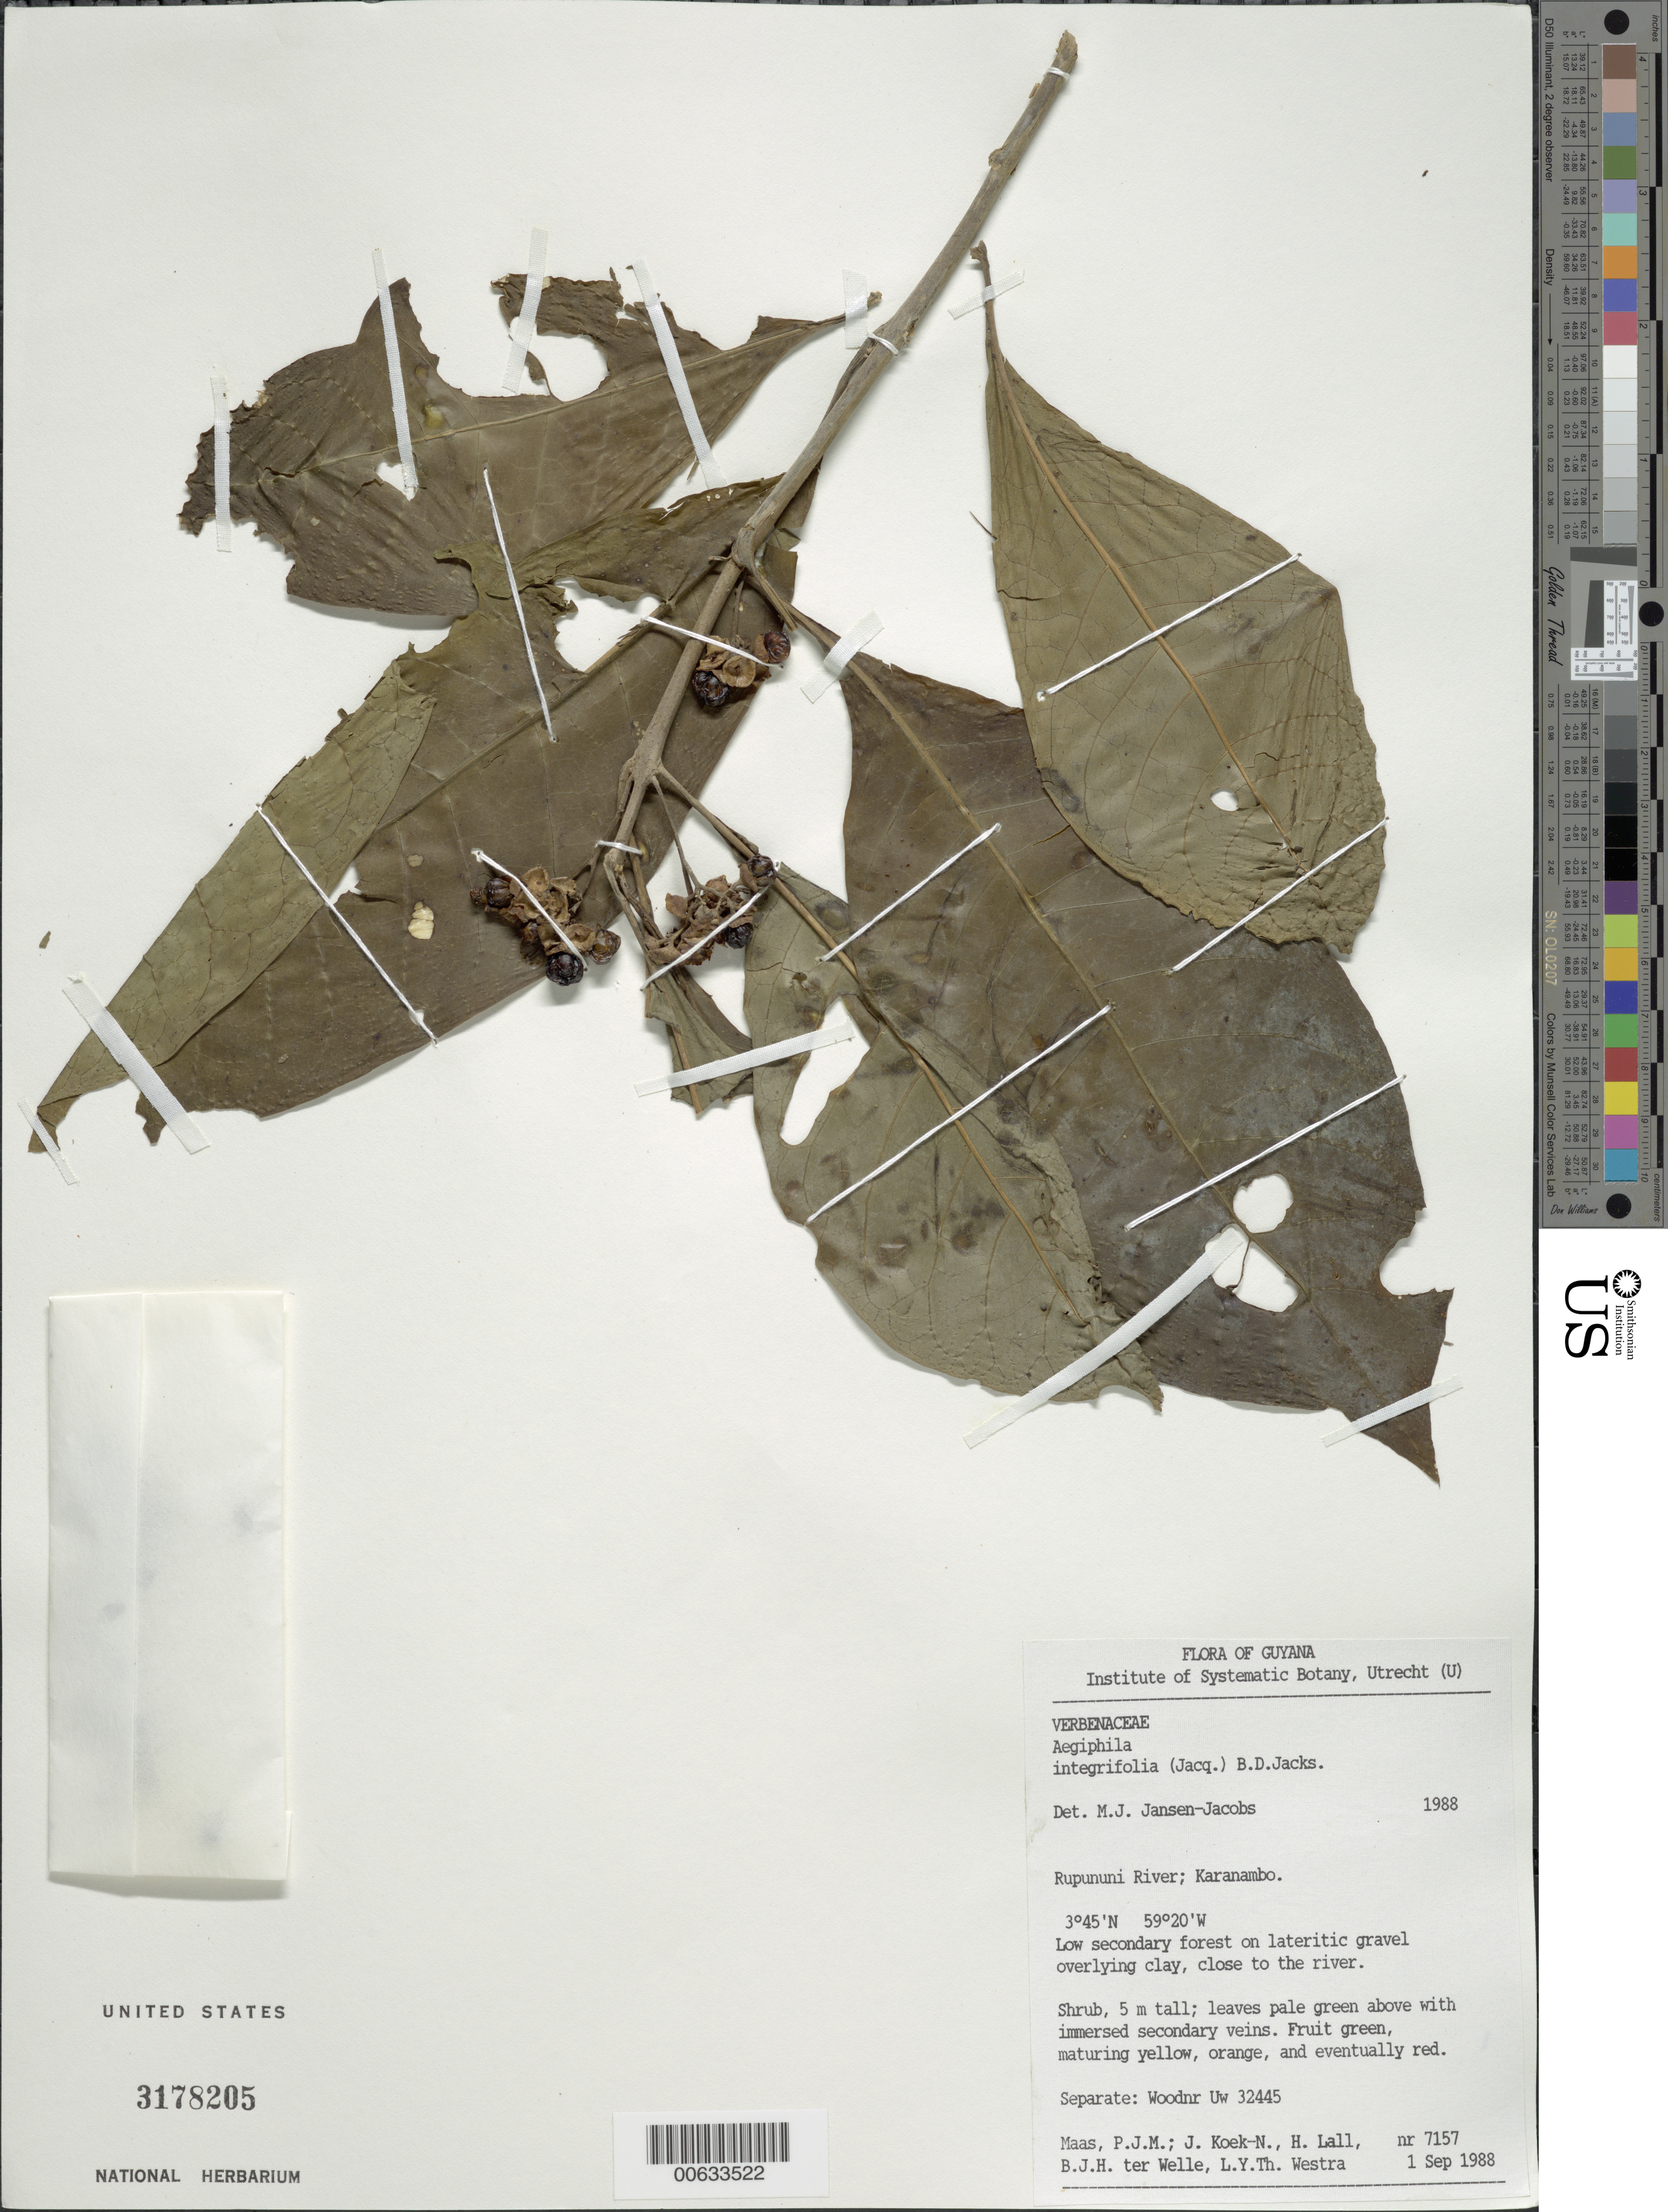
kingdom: Plantae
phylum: Tracheophyta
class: Magnoliopsida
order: Lamiales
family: Lamiaceae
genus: Aegiphila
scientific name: Aegiphila integrifolia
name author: (Jacq.) B.D. Jacks.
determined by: Jansen-Jacobs, M. J., (U), Nationaal Herbarium Nederland, Utrecht University branch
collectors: P. Maas, J. Koek-Noorman, H. Lall, B. Welle & L. Y. T. Westra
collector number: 7157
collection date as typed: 1-Sep-88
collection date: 1988-09-01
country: Guyana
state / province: U. Takutu-U. Essequibo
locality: Karanambo, Rupununi River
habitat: Low secondary forest on lateritic gravel overlying clay, close to the river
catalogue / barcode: US 3178205